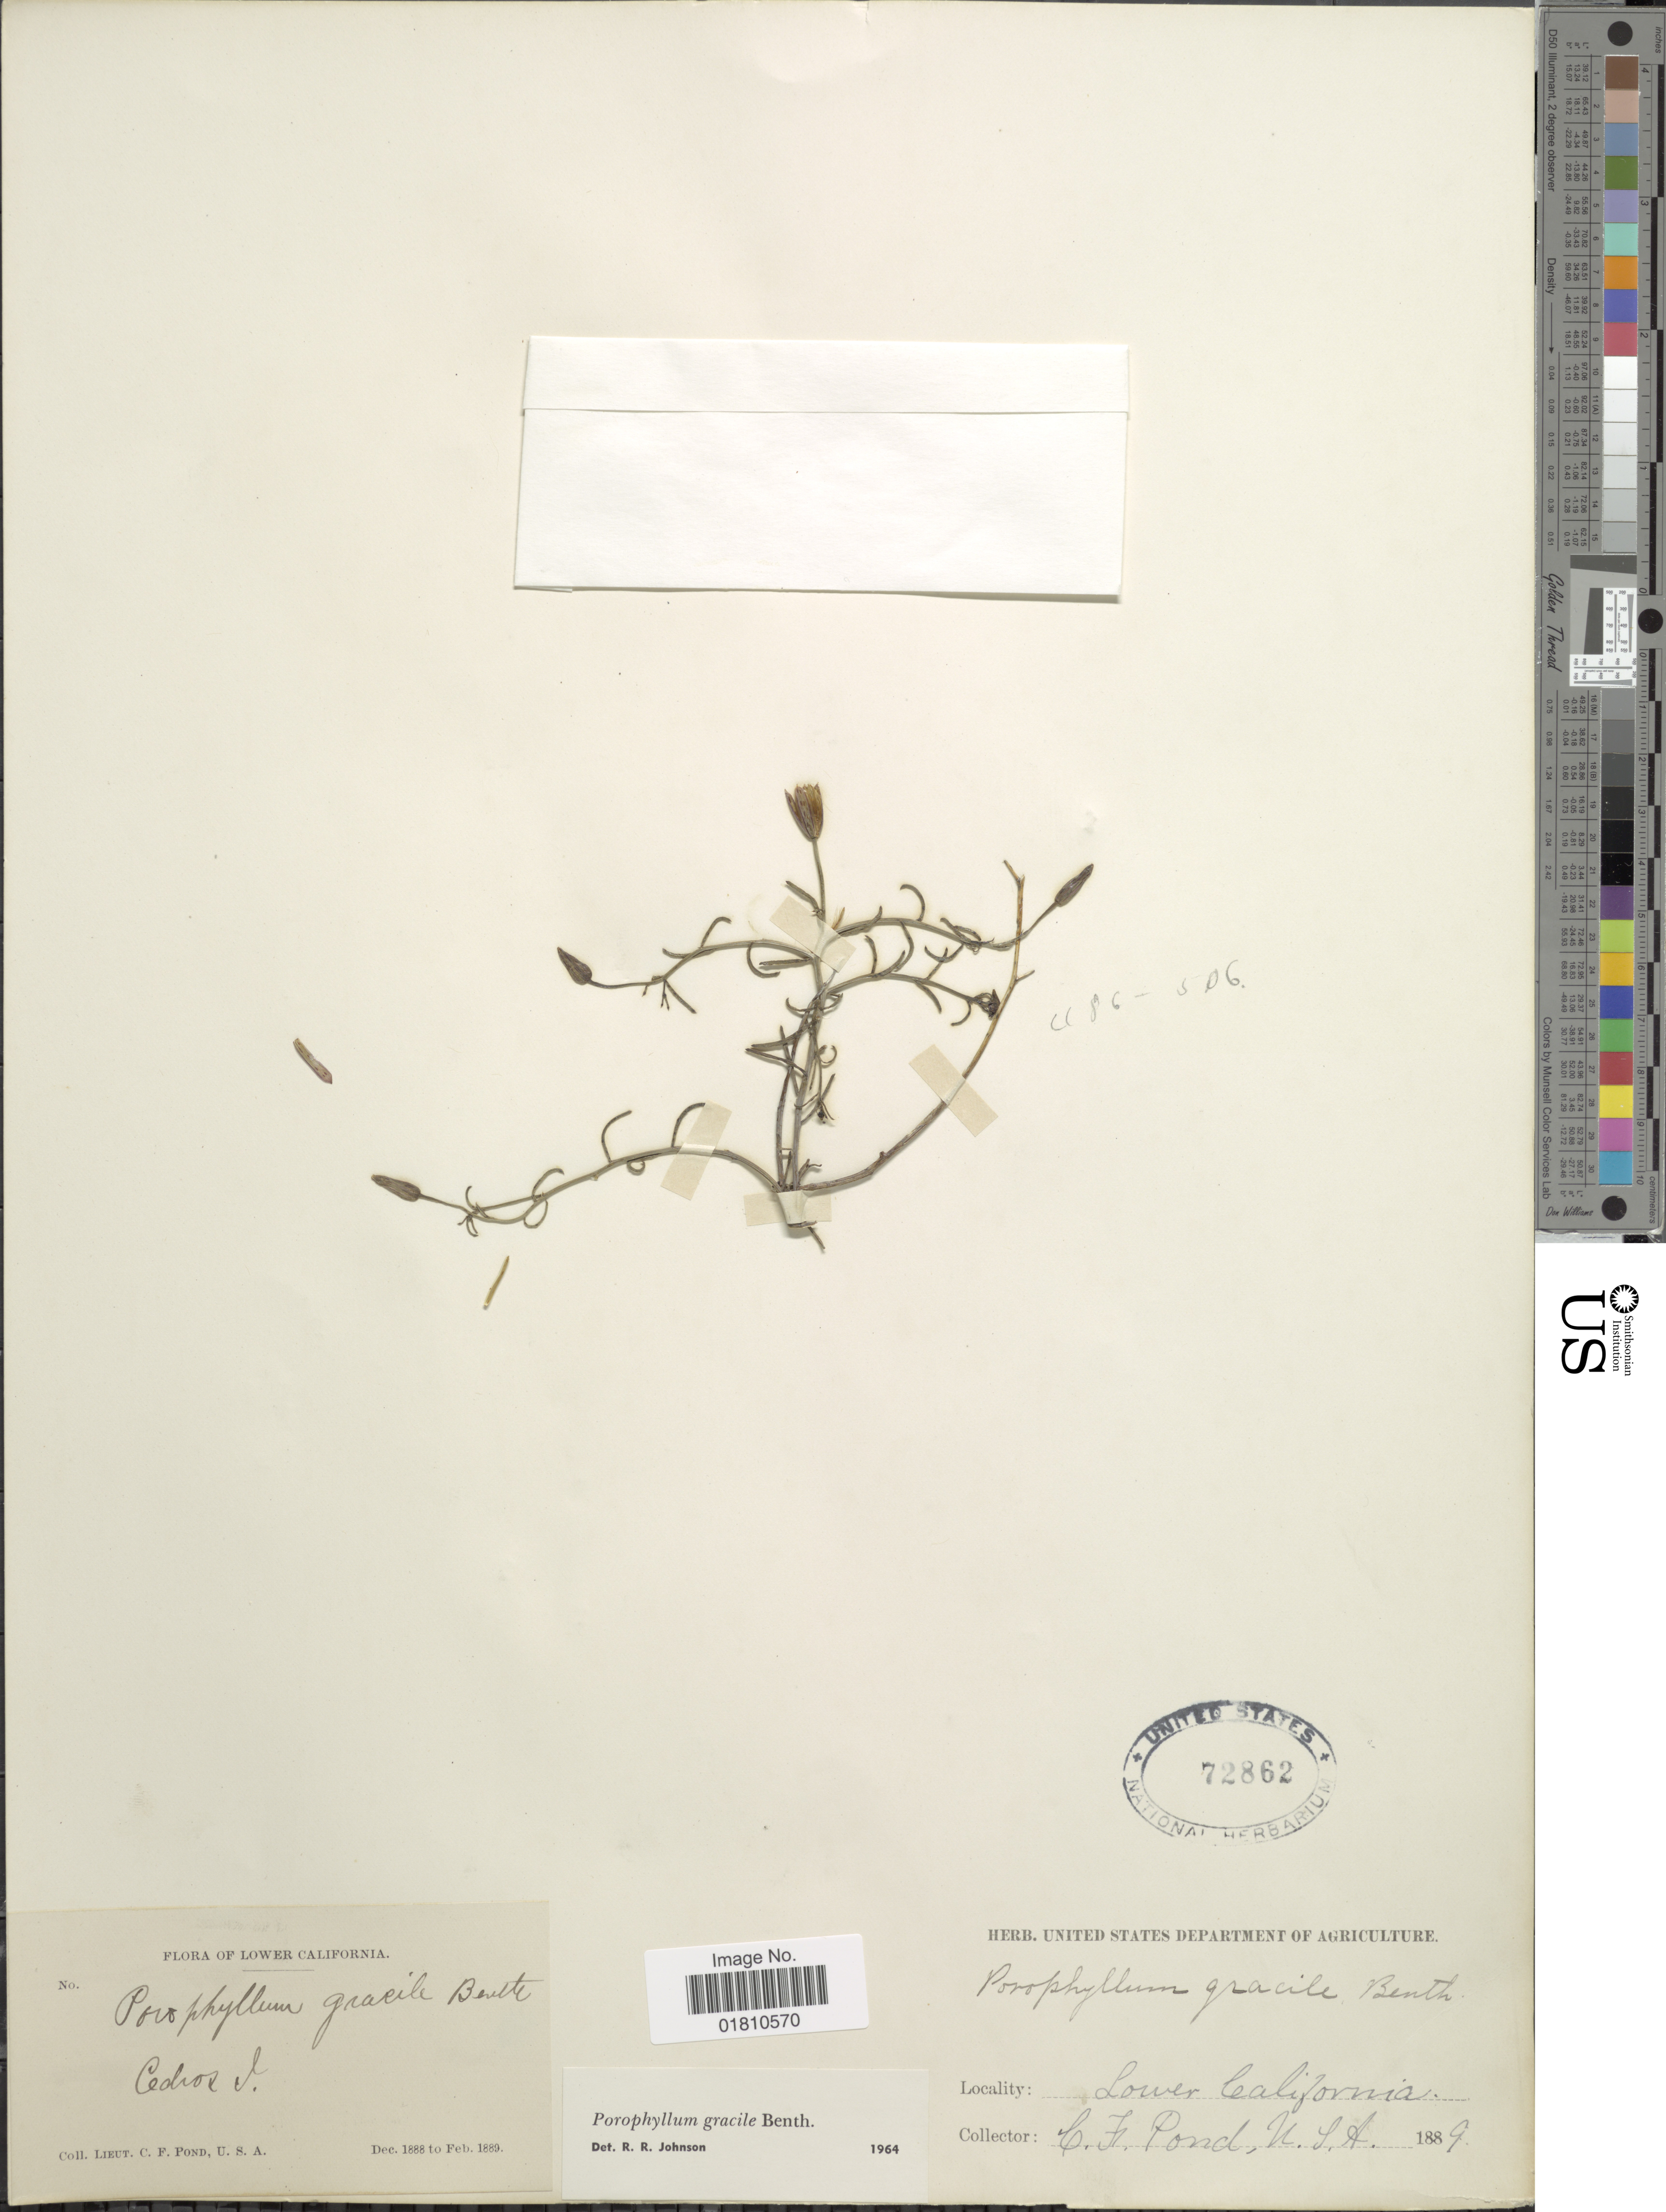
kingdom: Plantae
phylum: Tracheophyta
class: Magnoliopsida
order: Asterales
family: Asteraceae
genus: Porophyllum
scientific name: Porophyllum gracile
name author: Benth.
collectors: C. Pond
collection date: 1888-12/1889-02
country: Mexico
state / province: Baja California Sur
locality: Cedros V., Lower California.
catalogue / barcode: US 72862